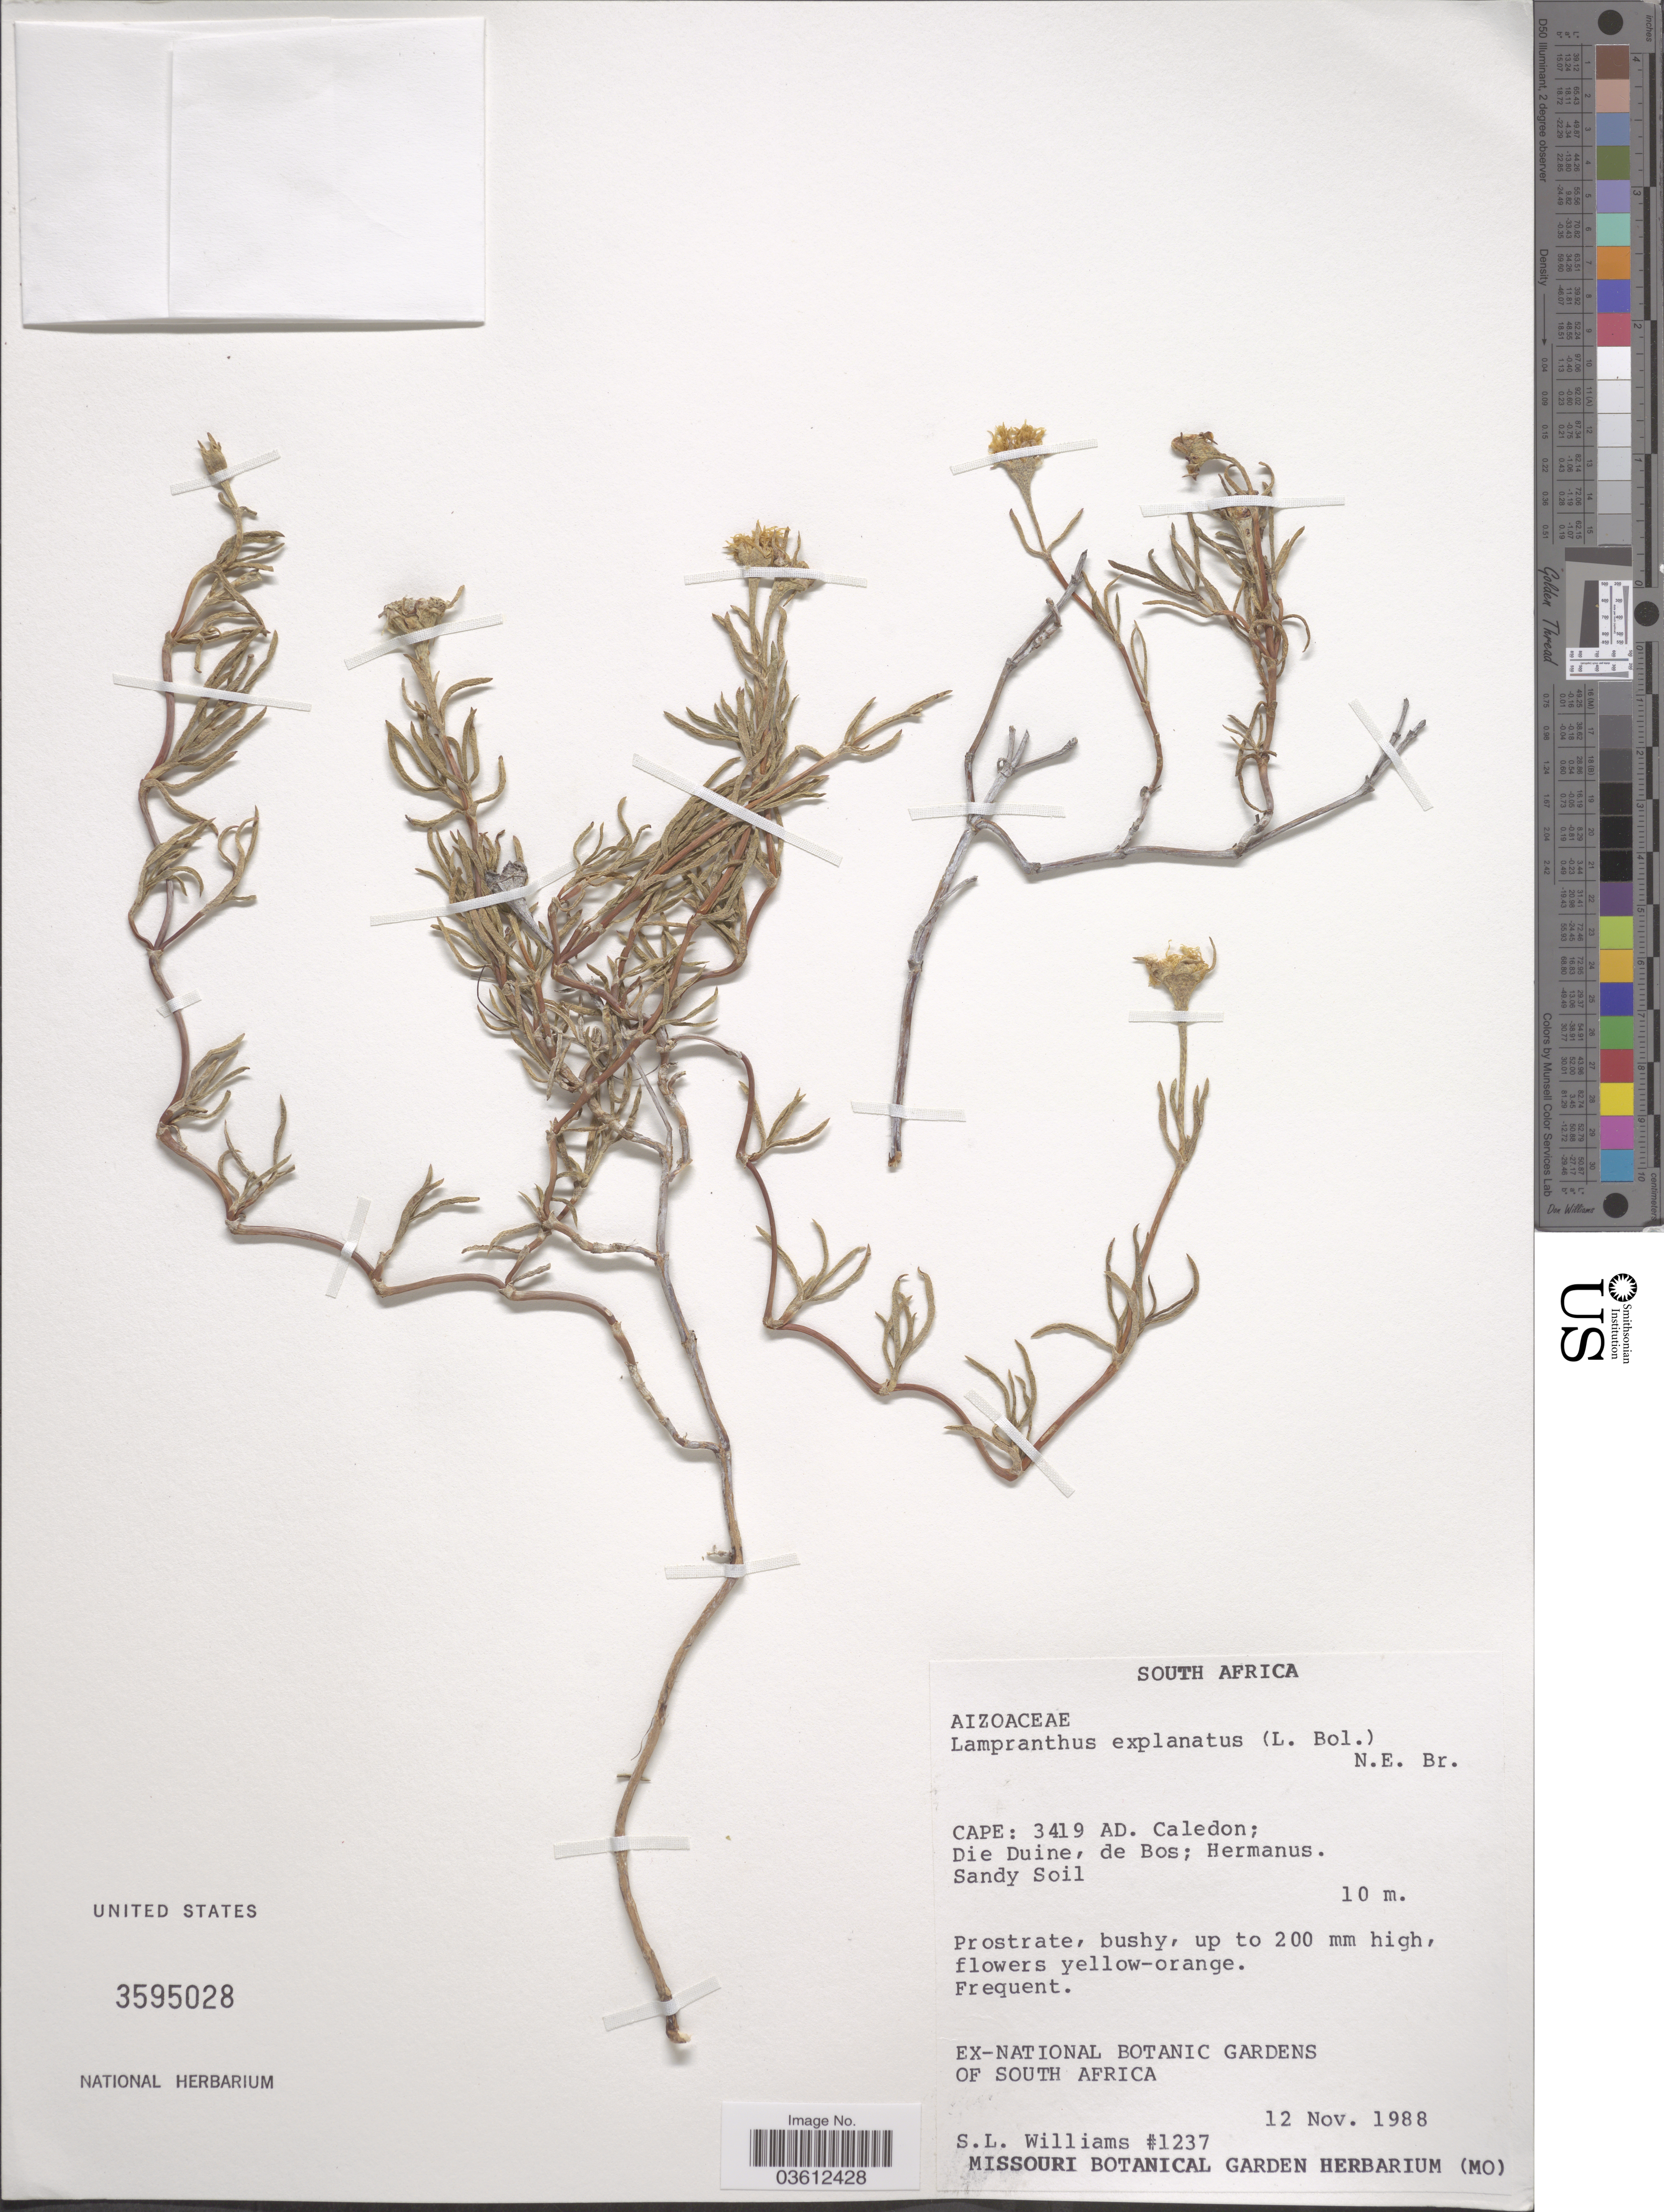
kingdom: Plantae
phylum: Tracheophyta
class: Magnoliopsida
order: Caryophyllales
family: Aizoaceae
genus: Lampranthus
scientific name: Lampranthus explanatus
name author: N.E. Br.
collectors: S. L. Williams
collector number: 1237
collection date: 1988-11-12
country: South Africa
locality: Cape: 3419 AD. Caledon; Die Duine, de Bos; Hermanus.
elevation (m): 10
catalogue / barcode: US 3595028